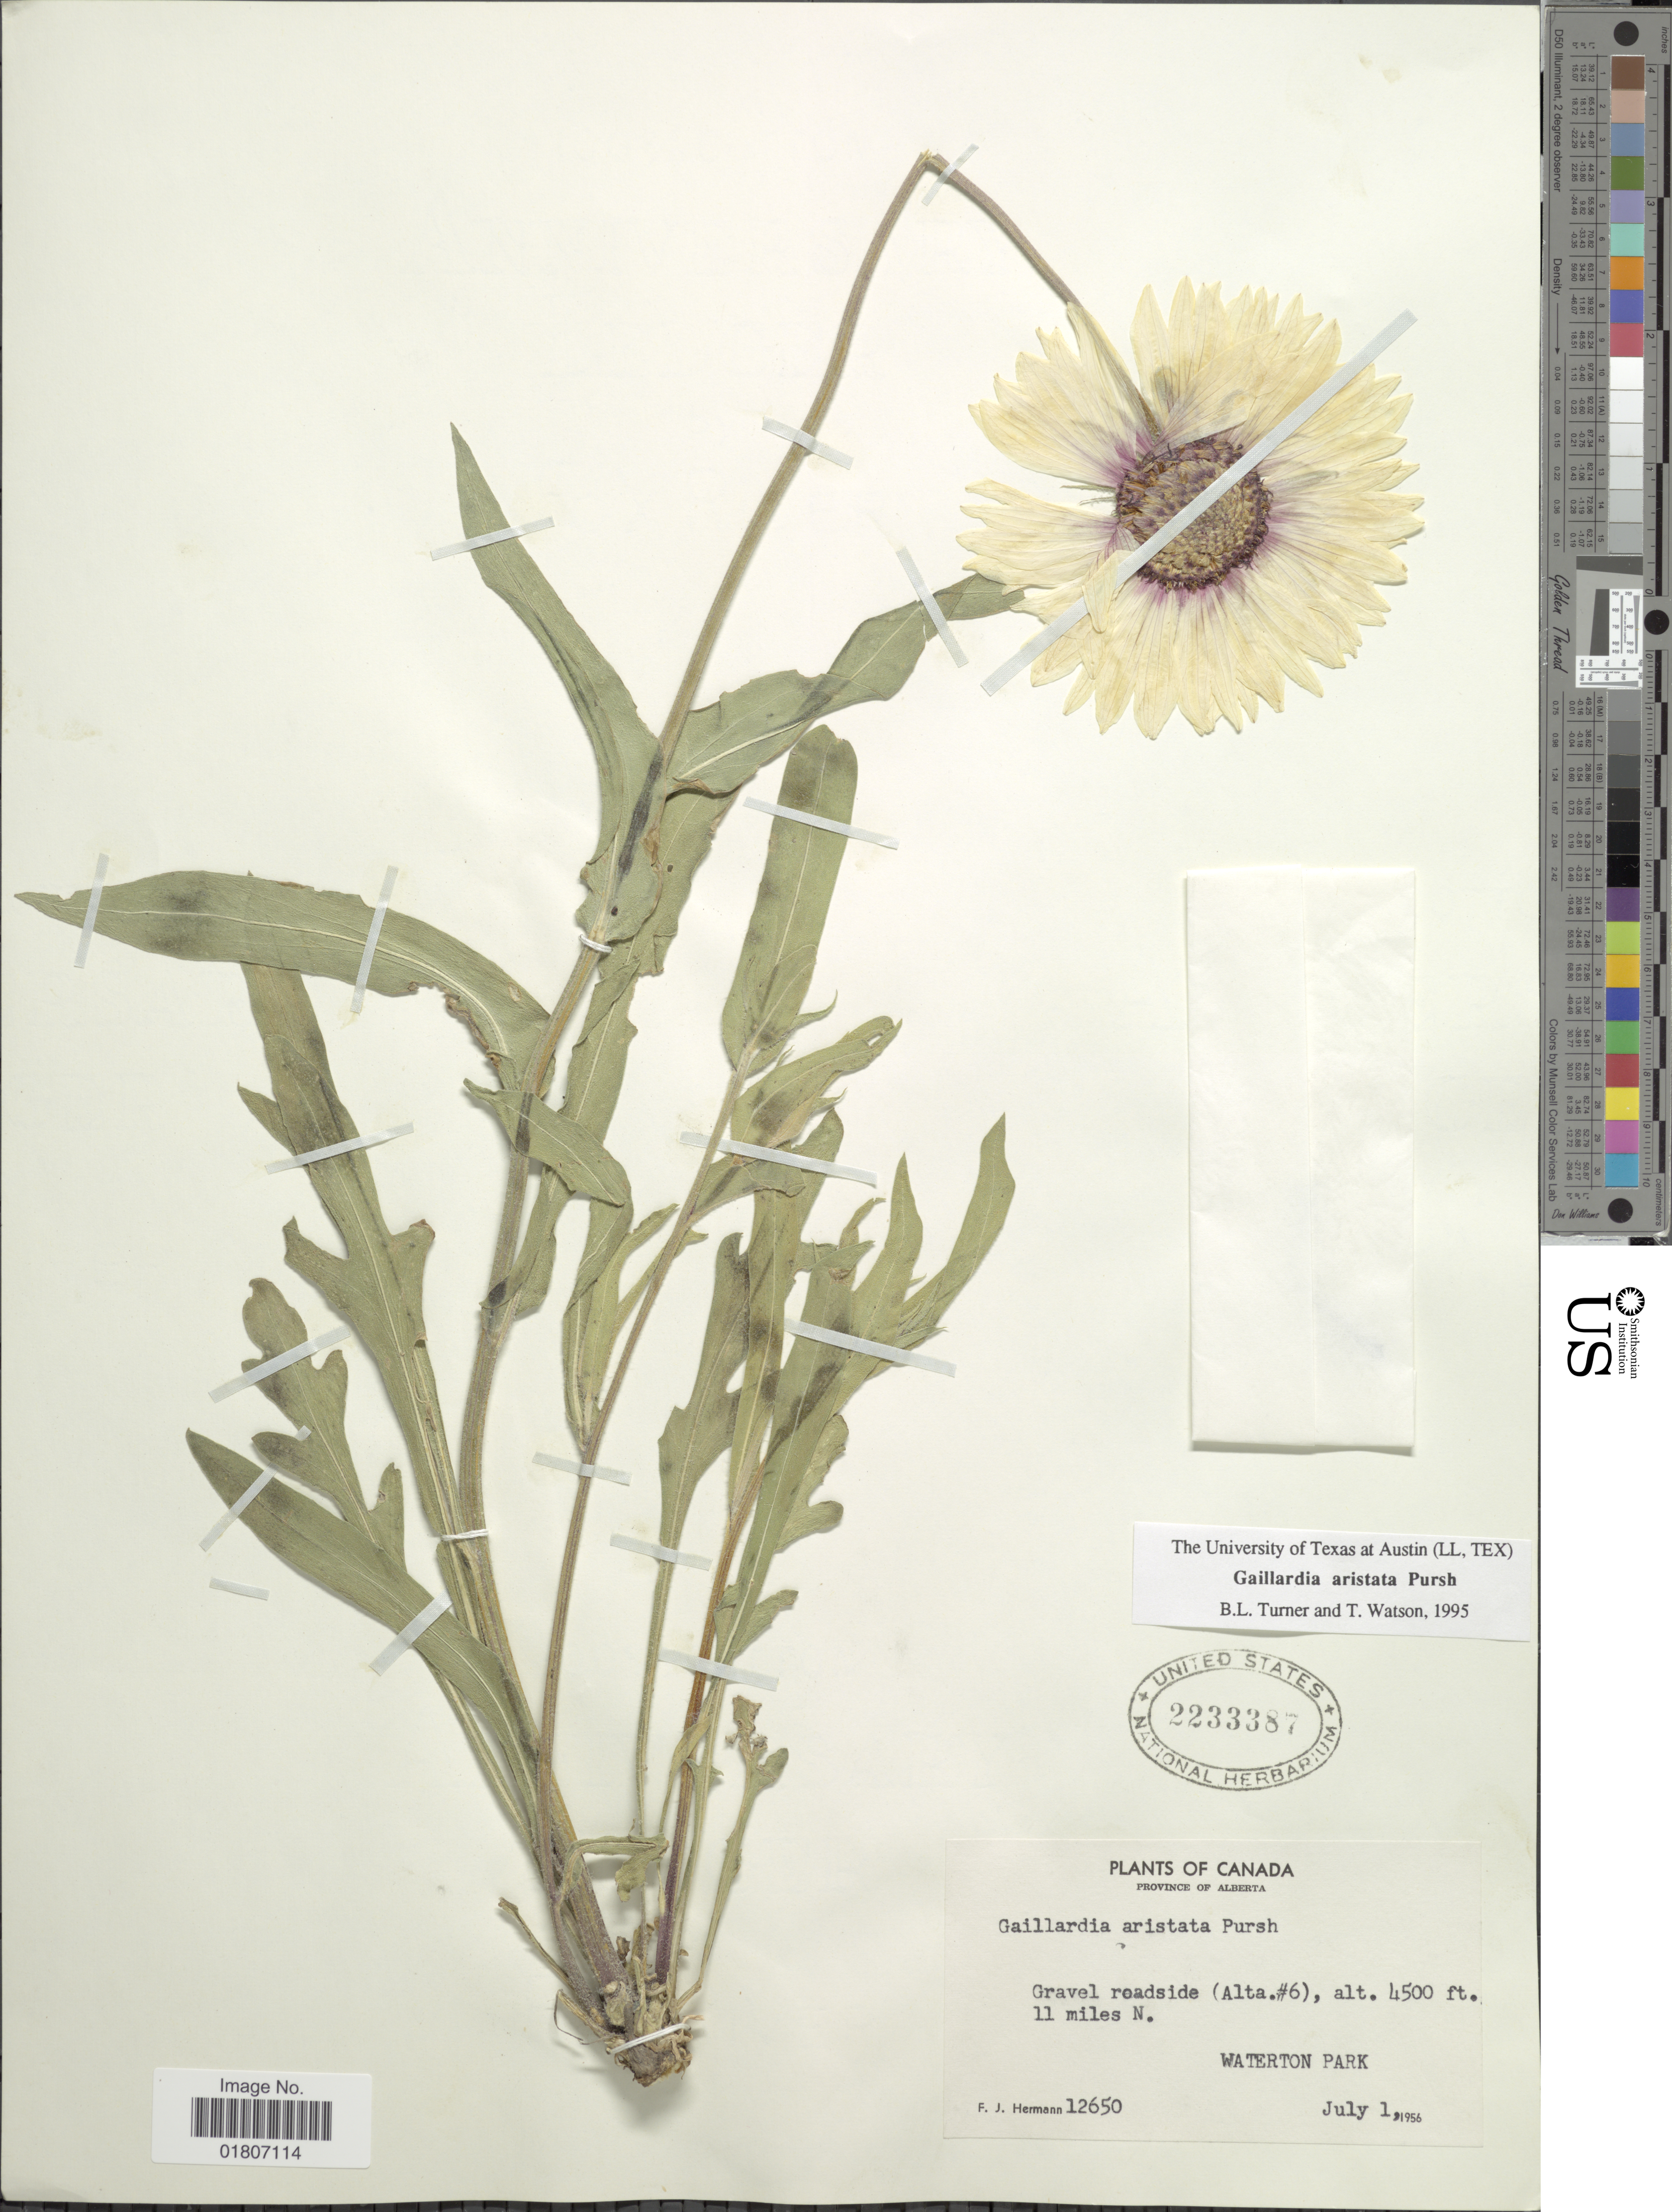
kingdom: Plantae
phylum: Tracheophyta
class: Magnoliopsida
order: Asterales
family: Asteraceae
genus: Gaillardia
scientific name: Gaillardia aristata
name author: Pursh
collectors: F. J. Hermann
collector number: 12650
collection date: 1956-07-01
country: Canada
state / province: Alberta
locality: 11 miles N. Waterton Park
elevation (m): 1372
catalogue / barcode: US 2233387